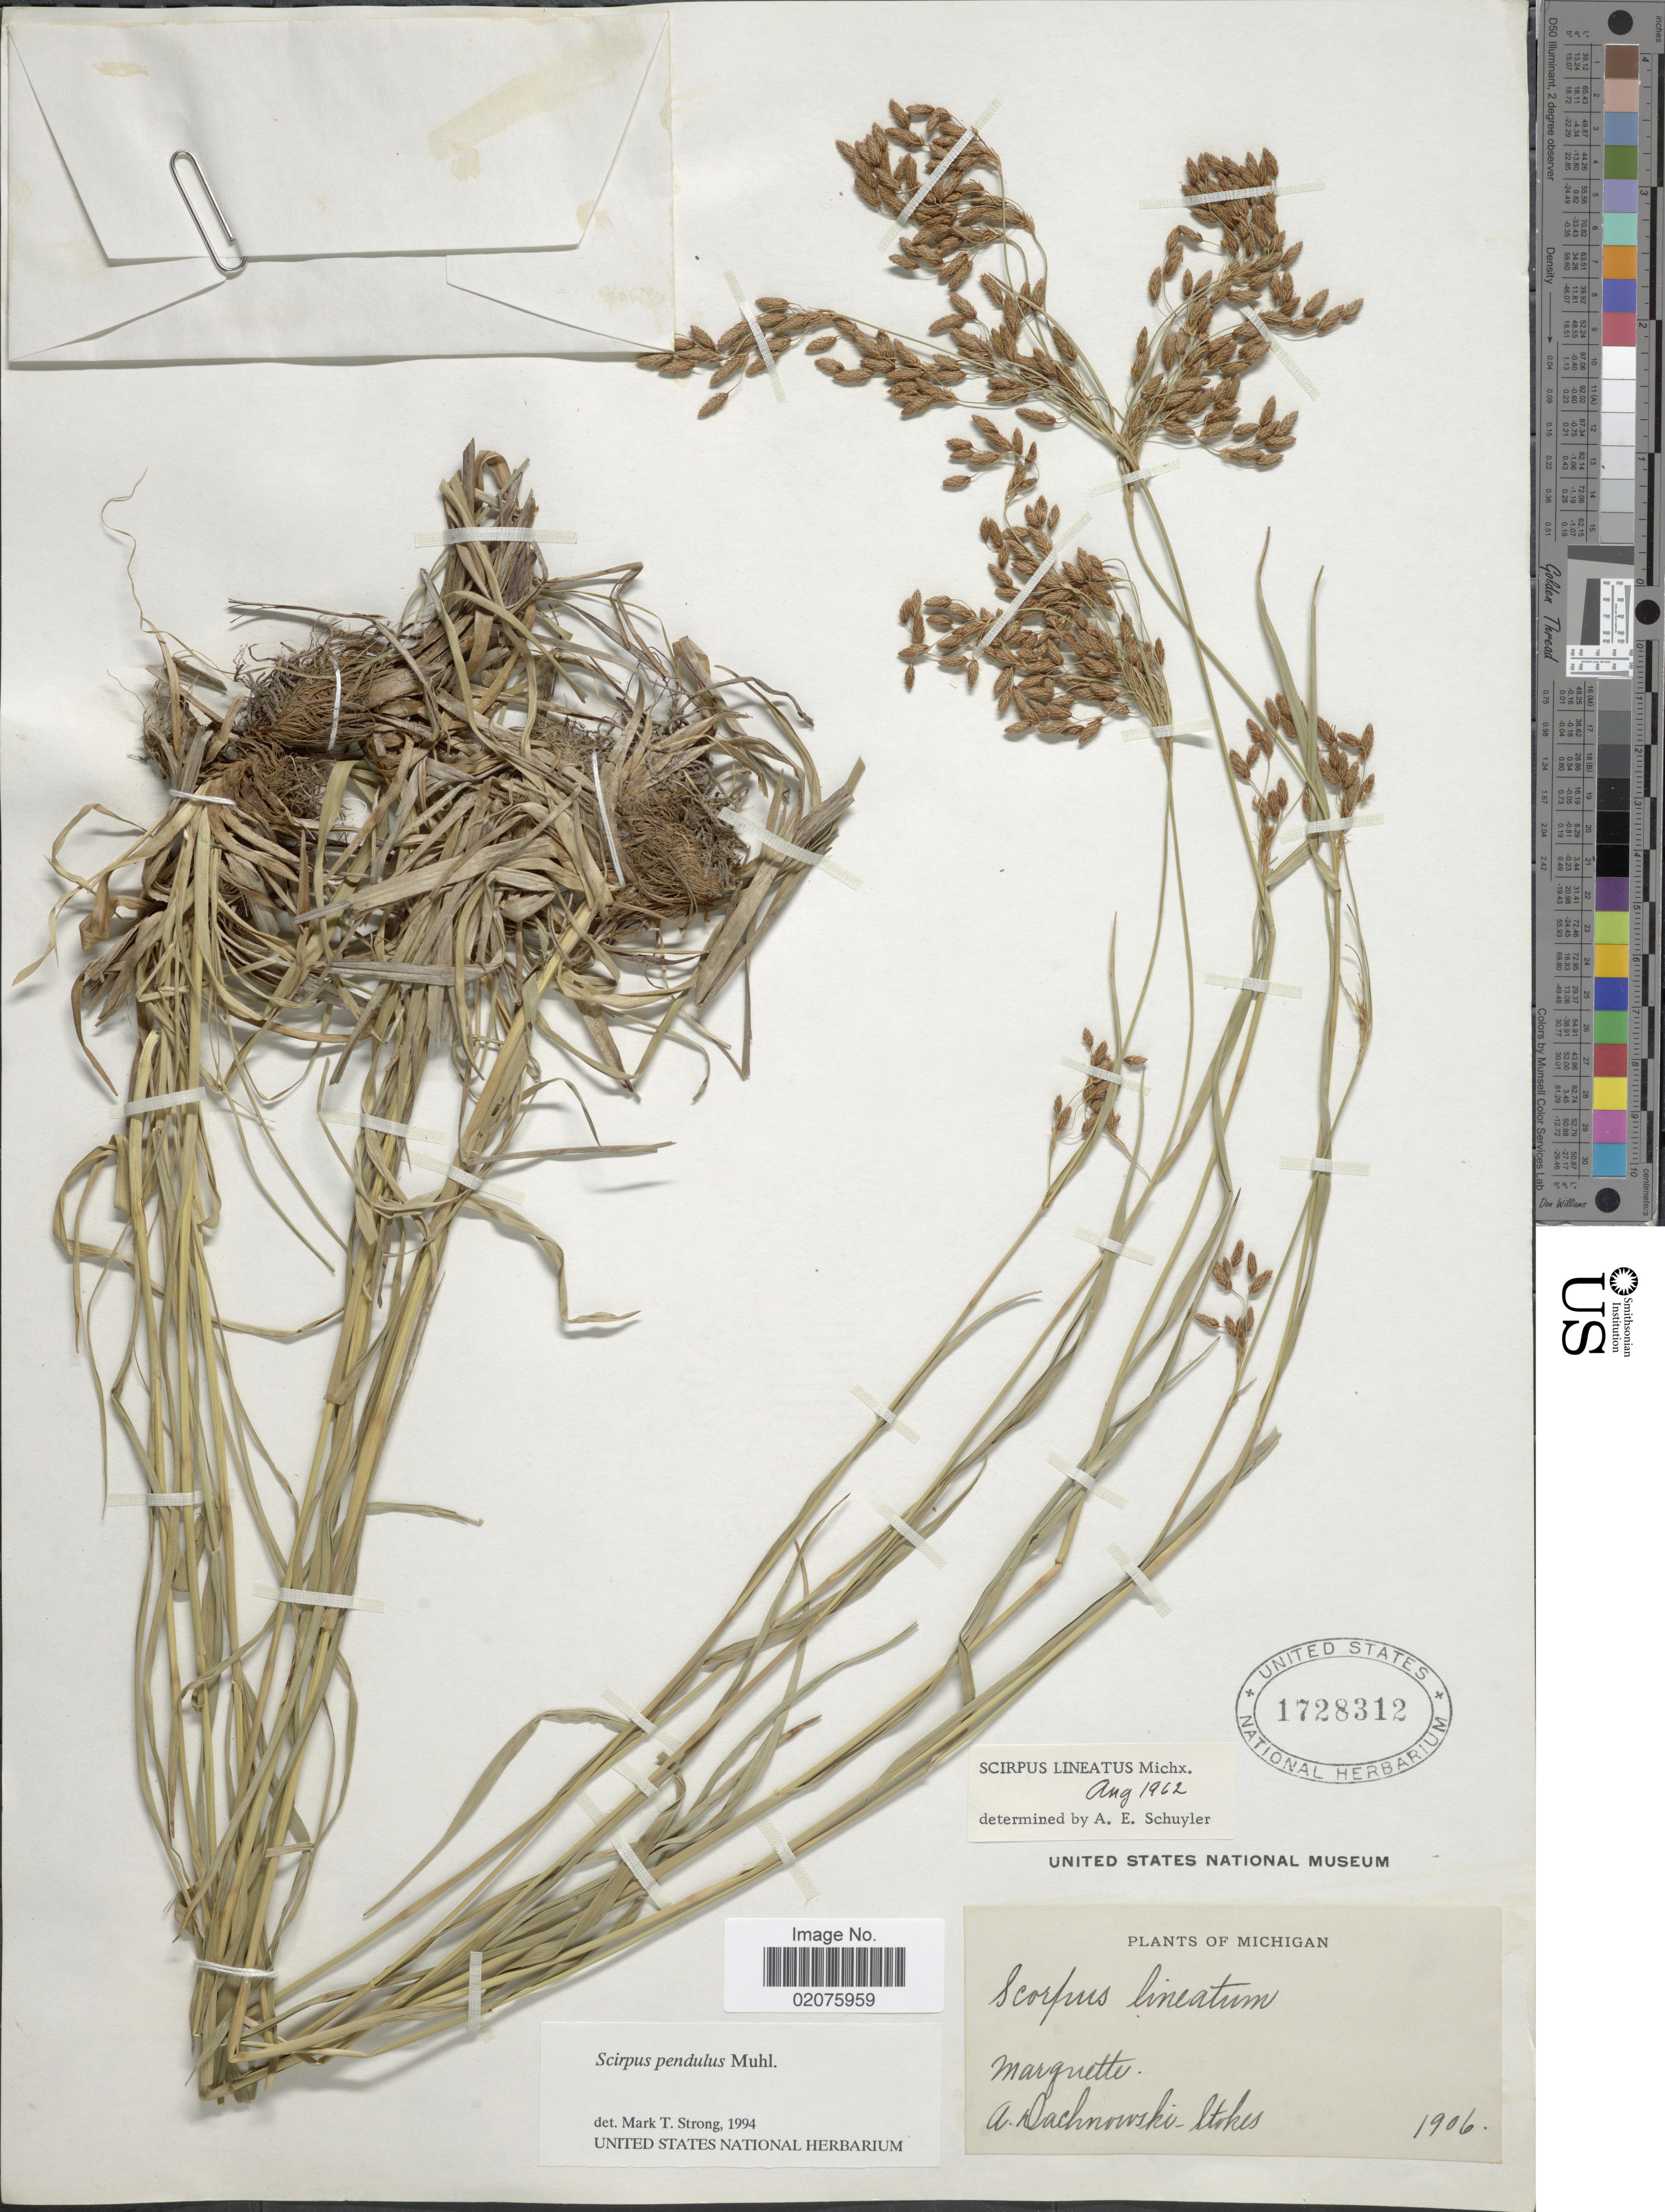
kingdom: Plantae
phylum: Tracheophyta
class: Liliopsida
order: Poales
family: Cyperaceae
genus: Scirpus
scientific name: Scirpus pendulus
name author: Muhl.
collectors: A. P. Dachnowski-Stokes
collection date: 1906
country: United States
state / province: Michigan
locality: Marguette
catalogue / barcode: US 1728312